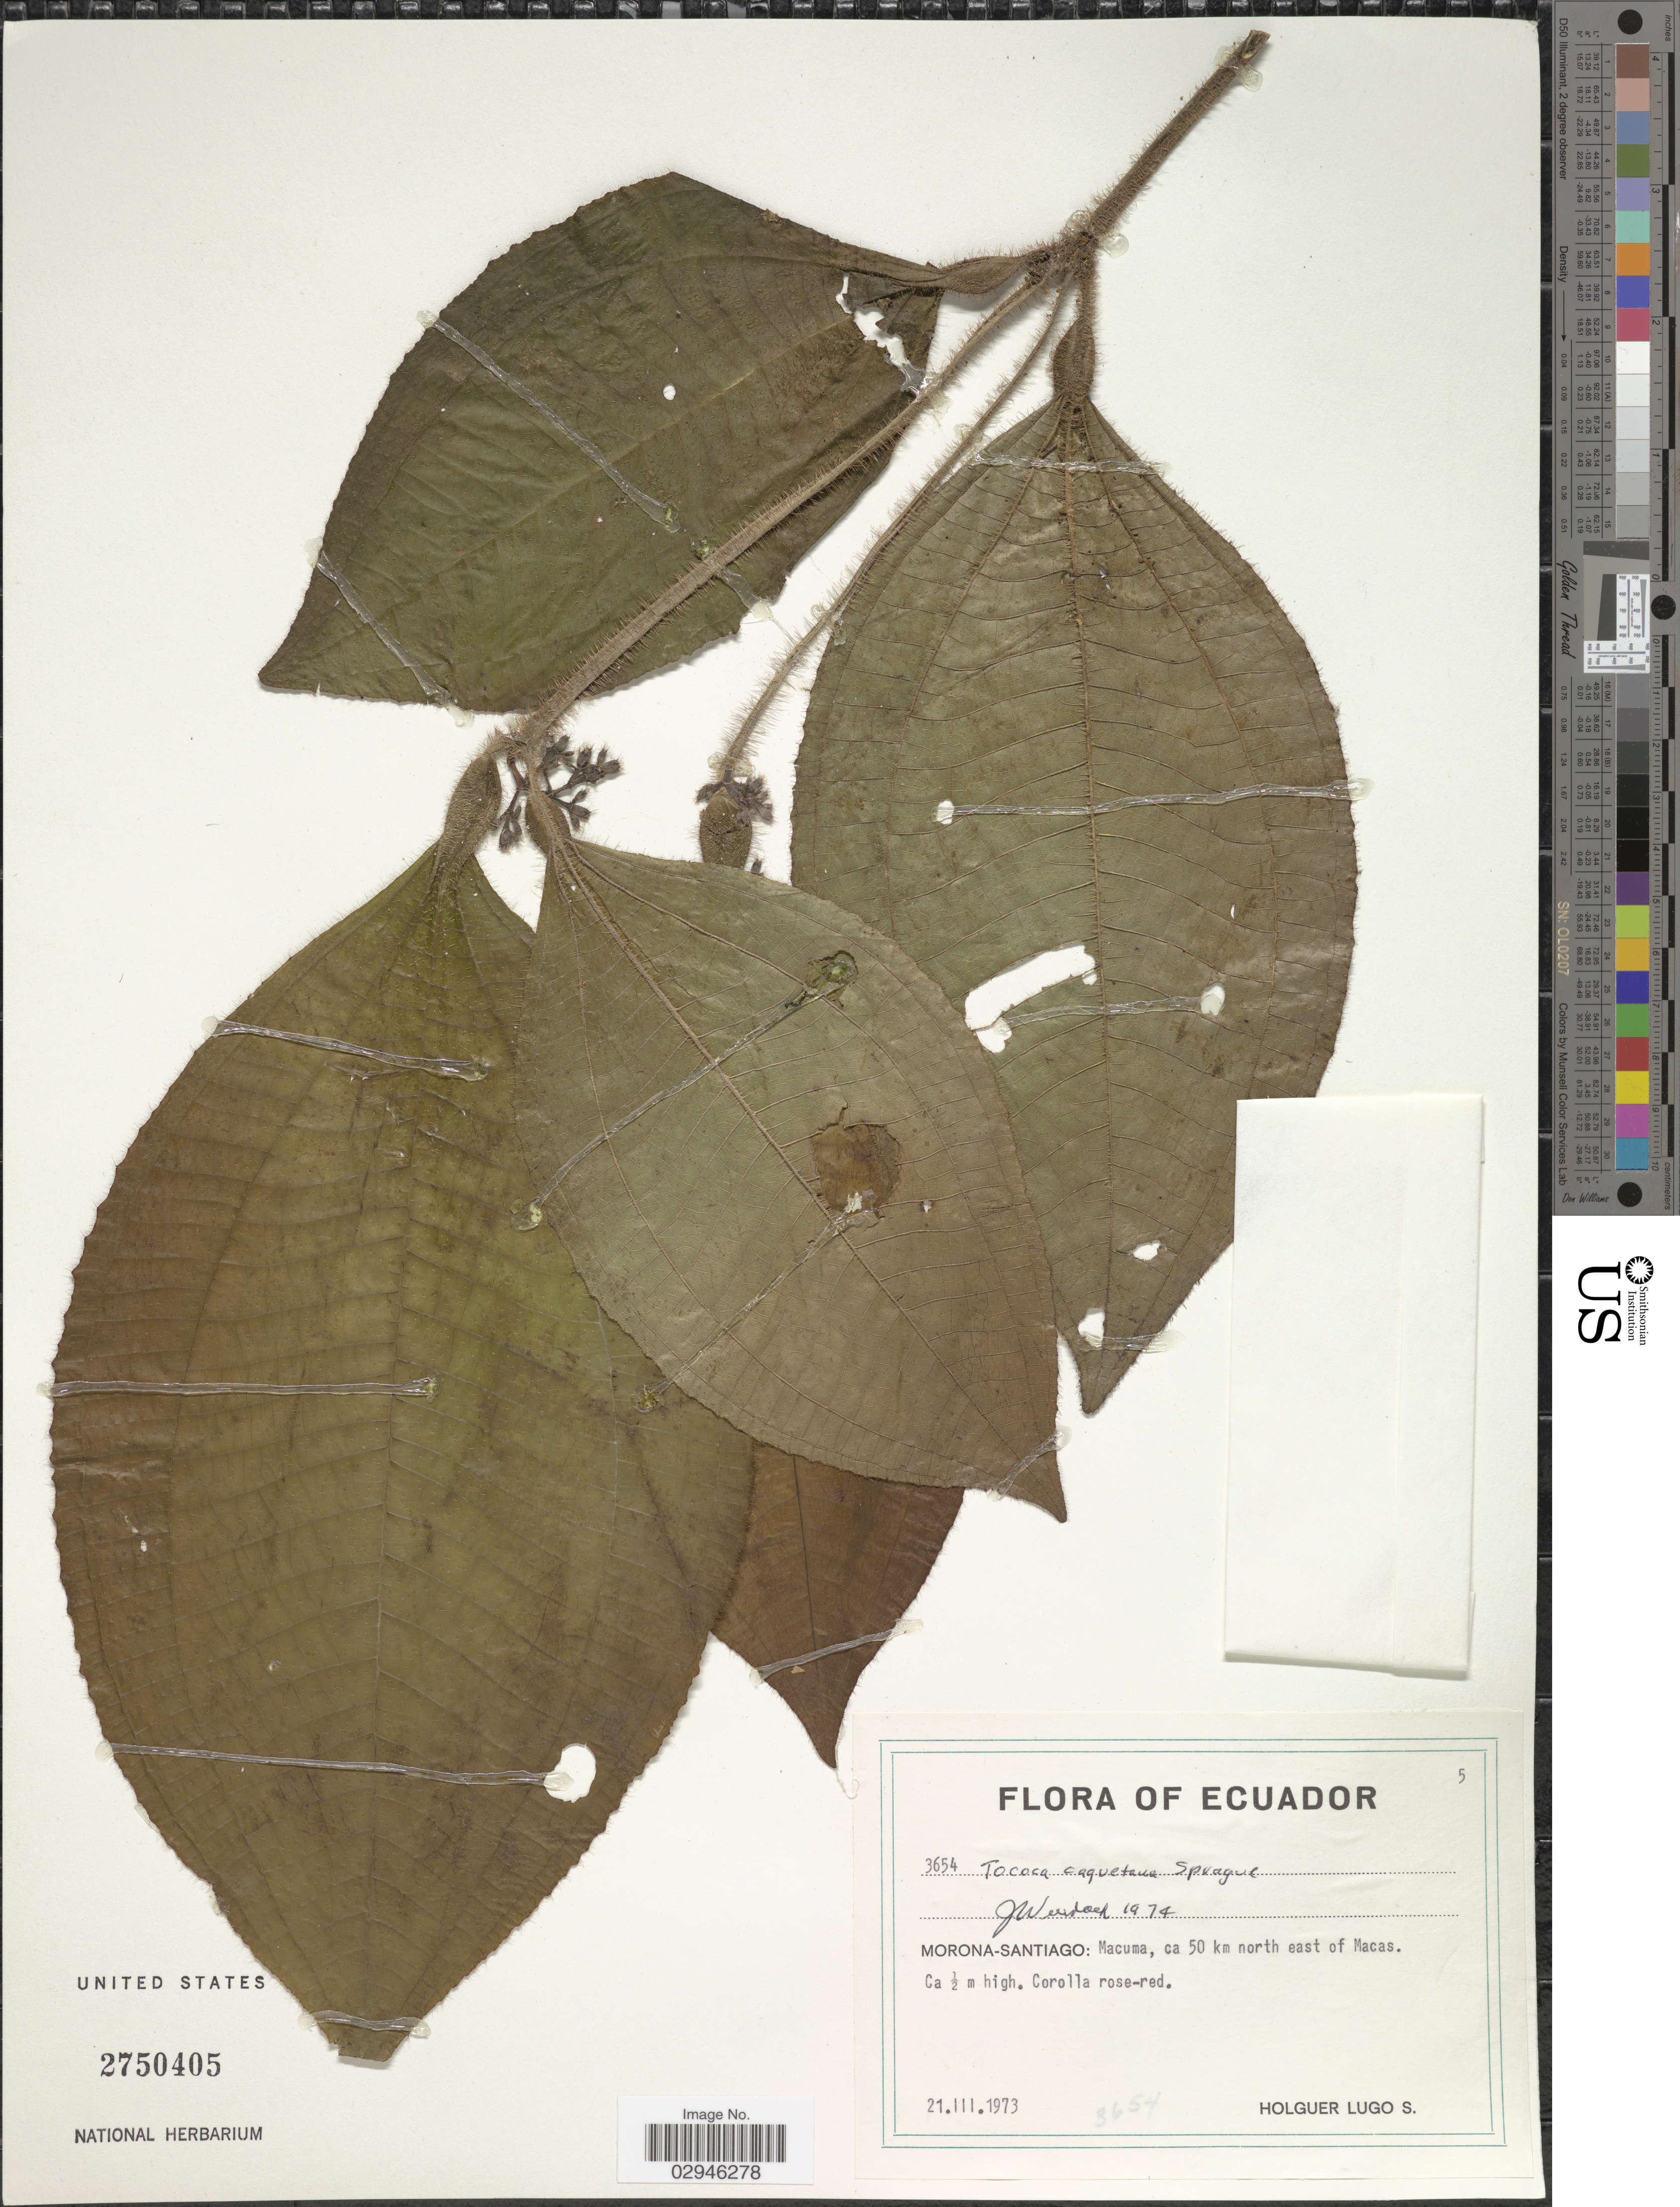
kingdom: Plantae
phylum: Tracheophyta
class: Magnoliopsida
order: Myrtales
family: Melastomataceae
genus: Tococa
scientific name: Tococa caquetana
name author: Sprague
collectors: H. Lugo S.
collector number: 3654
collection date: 1973-03-21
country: Ecuador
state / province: Morona-Santiago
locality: Macuma, ca 50 km north east of Macas.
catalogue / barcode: US 2750405